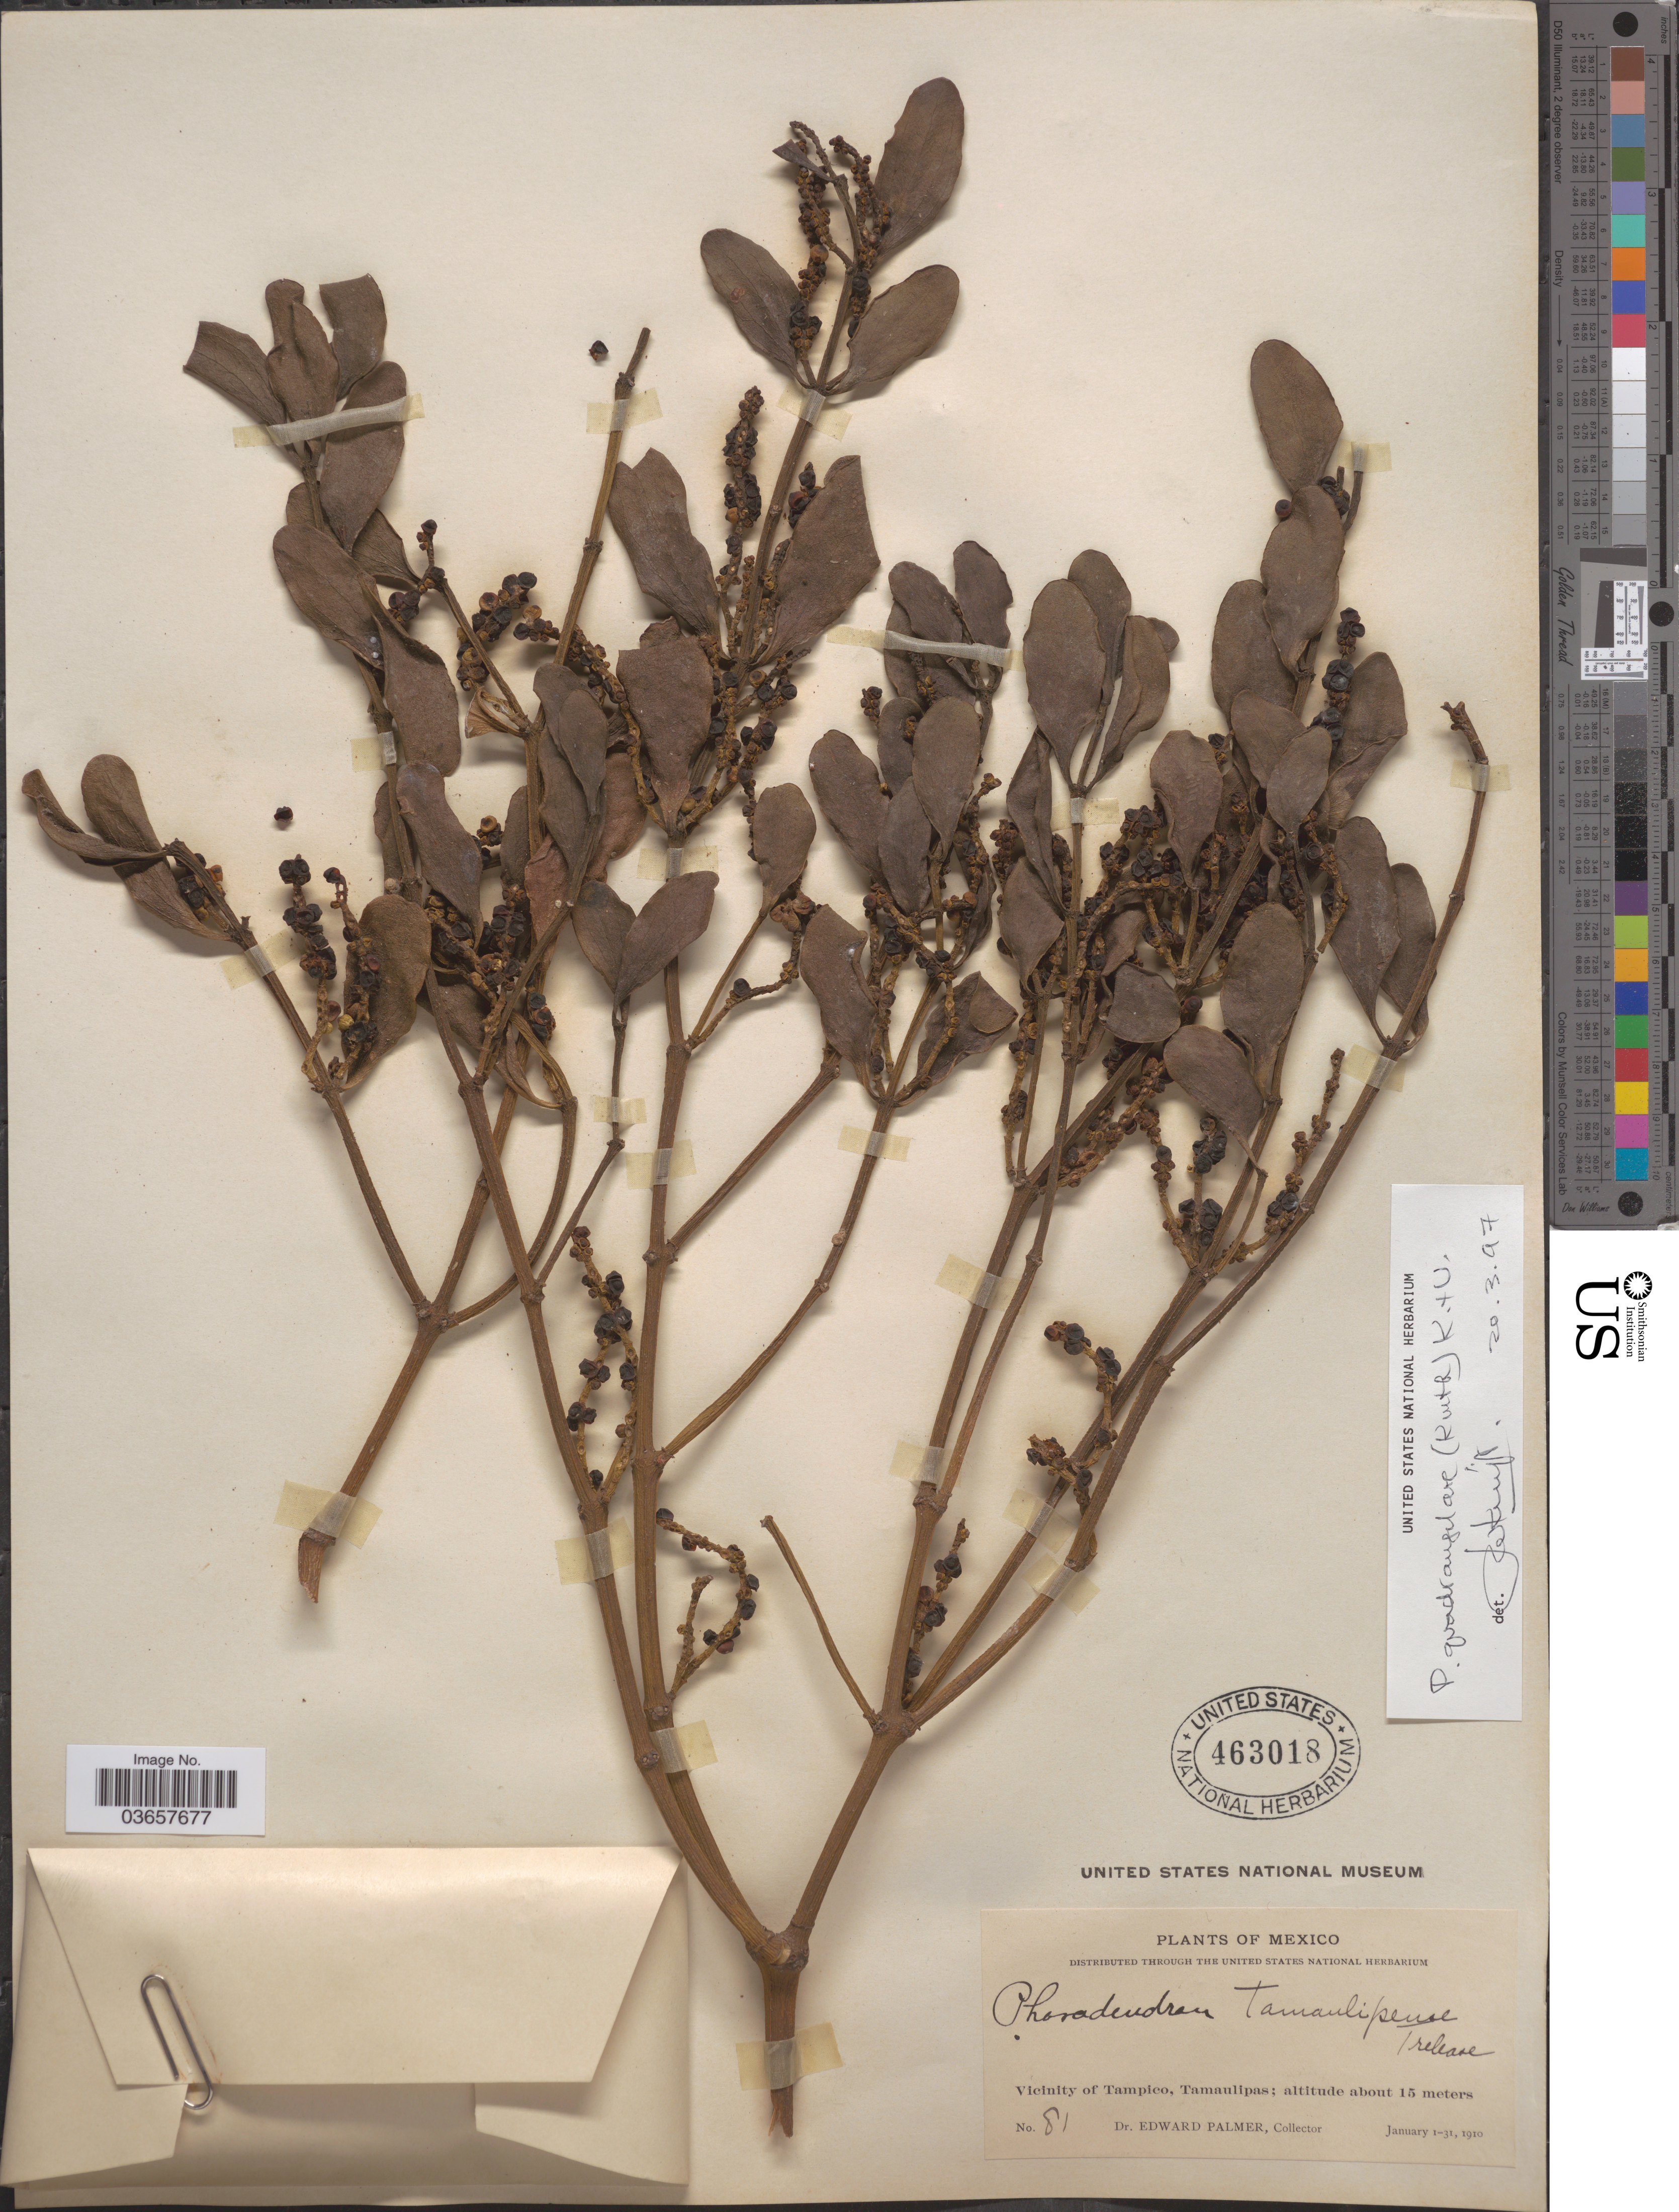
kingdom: Plantae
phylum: Tracheophyta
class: Magnoliopsida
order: Santalales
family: Viscaceae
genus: Phoradendron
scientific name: Phoradendron quadrangulare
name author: (Kunth) Griseb.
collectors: E. Palmer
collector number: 81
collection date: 1910-01-01/1910-01-31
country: Mexico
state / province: Tamaulipas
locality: Vicinity of Tampico.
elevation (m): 15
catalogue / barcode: US 463018